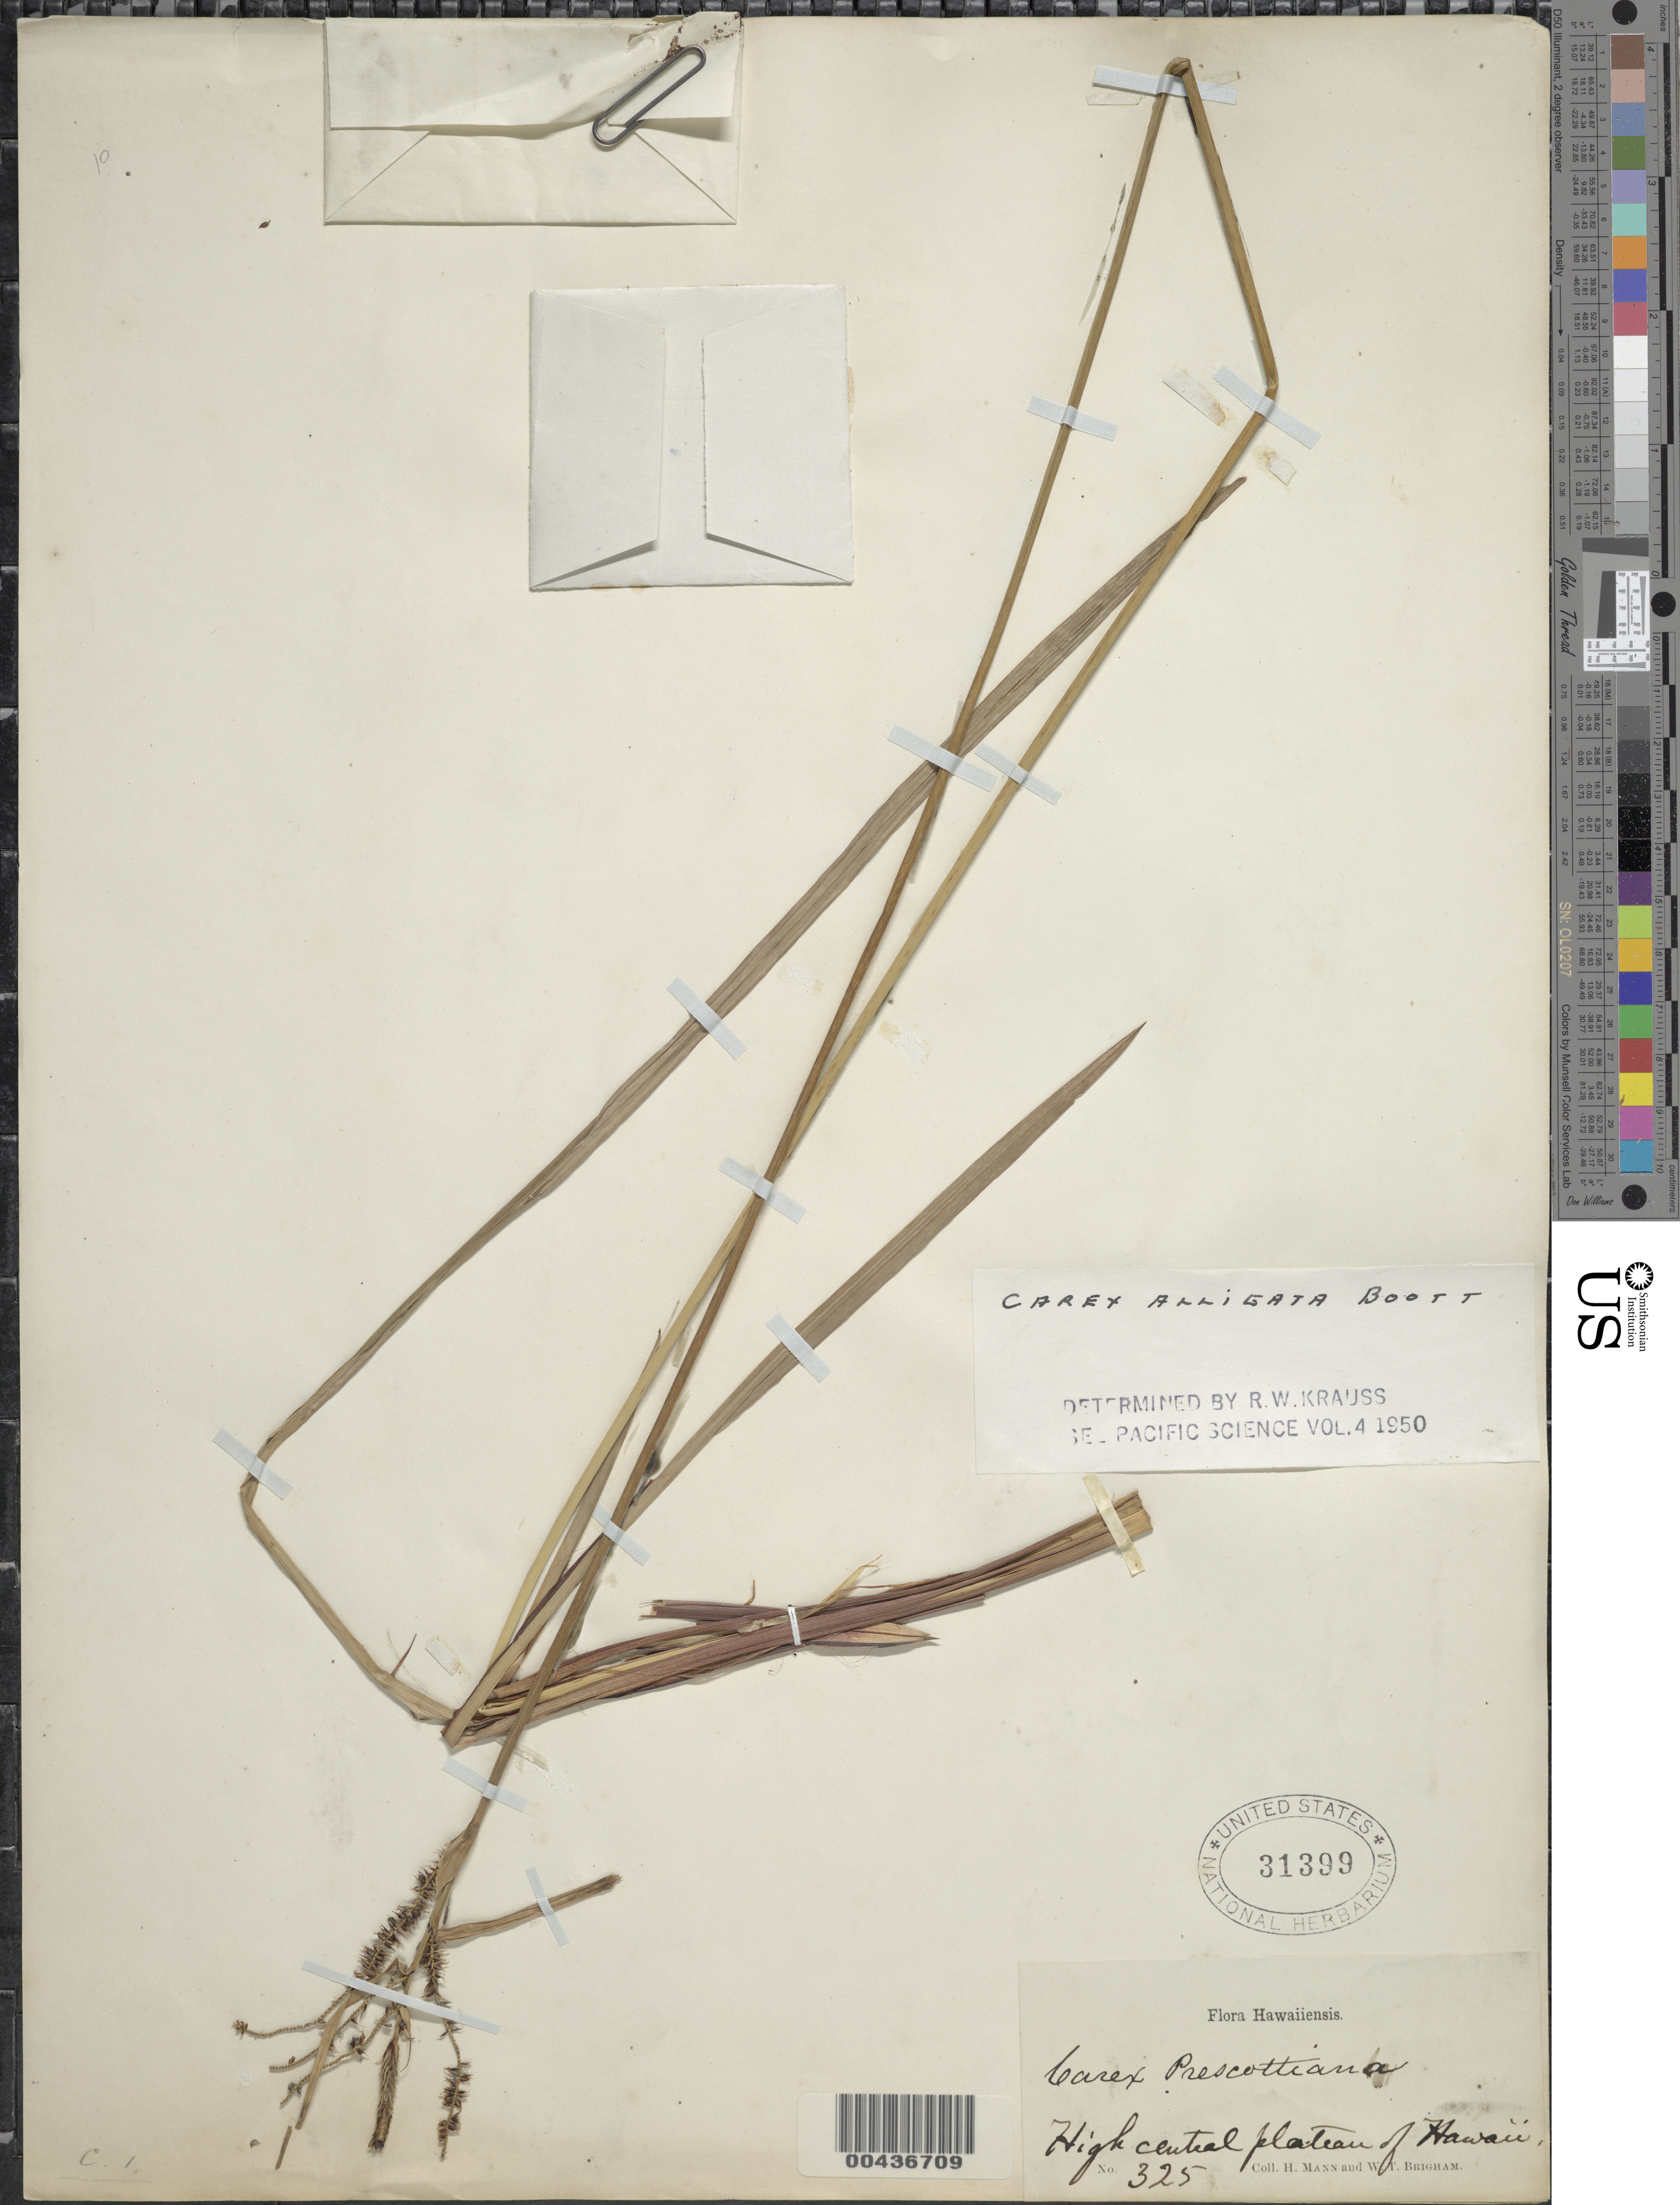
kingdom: Plantae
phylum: Tracheophyta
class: Liliopsida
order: Poales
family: Cyperaceae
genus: Carex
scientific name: Carex alligata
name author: Boott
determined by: Krauss, R. W.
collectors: H. Mann & W. T. Brigham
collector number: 325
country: United States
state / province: Hawaii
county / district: Hawaii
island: Hawaii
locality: High central plateau of Hawaii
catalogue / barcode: US 31399